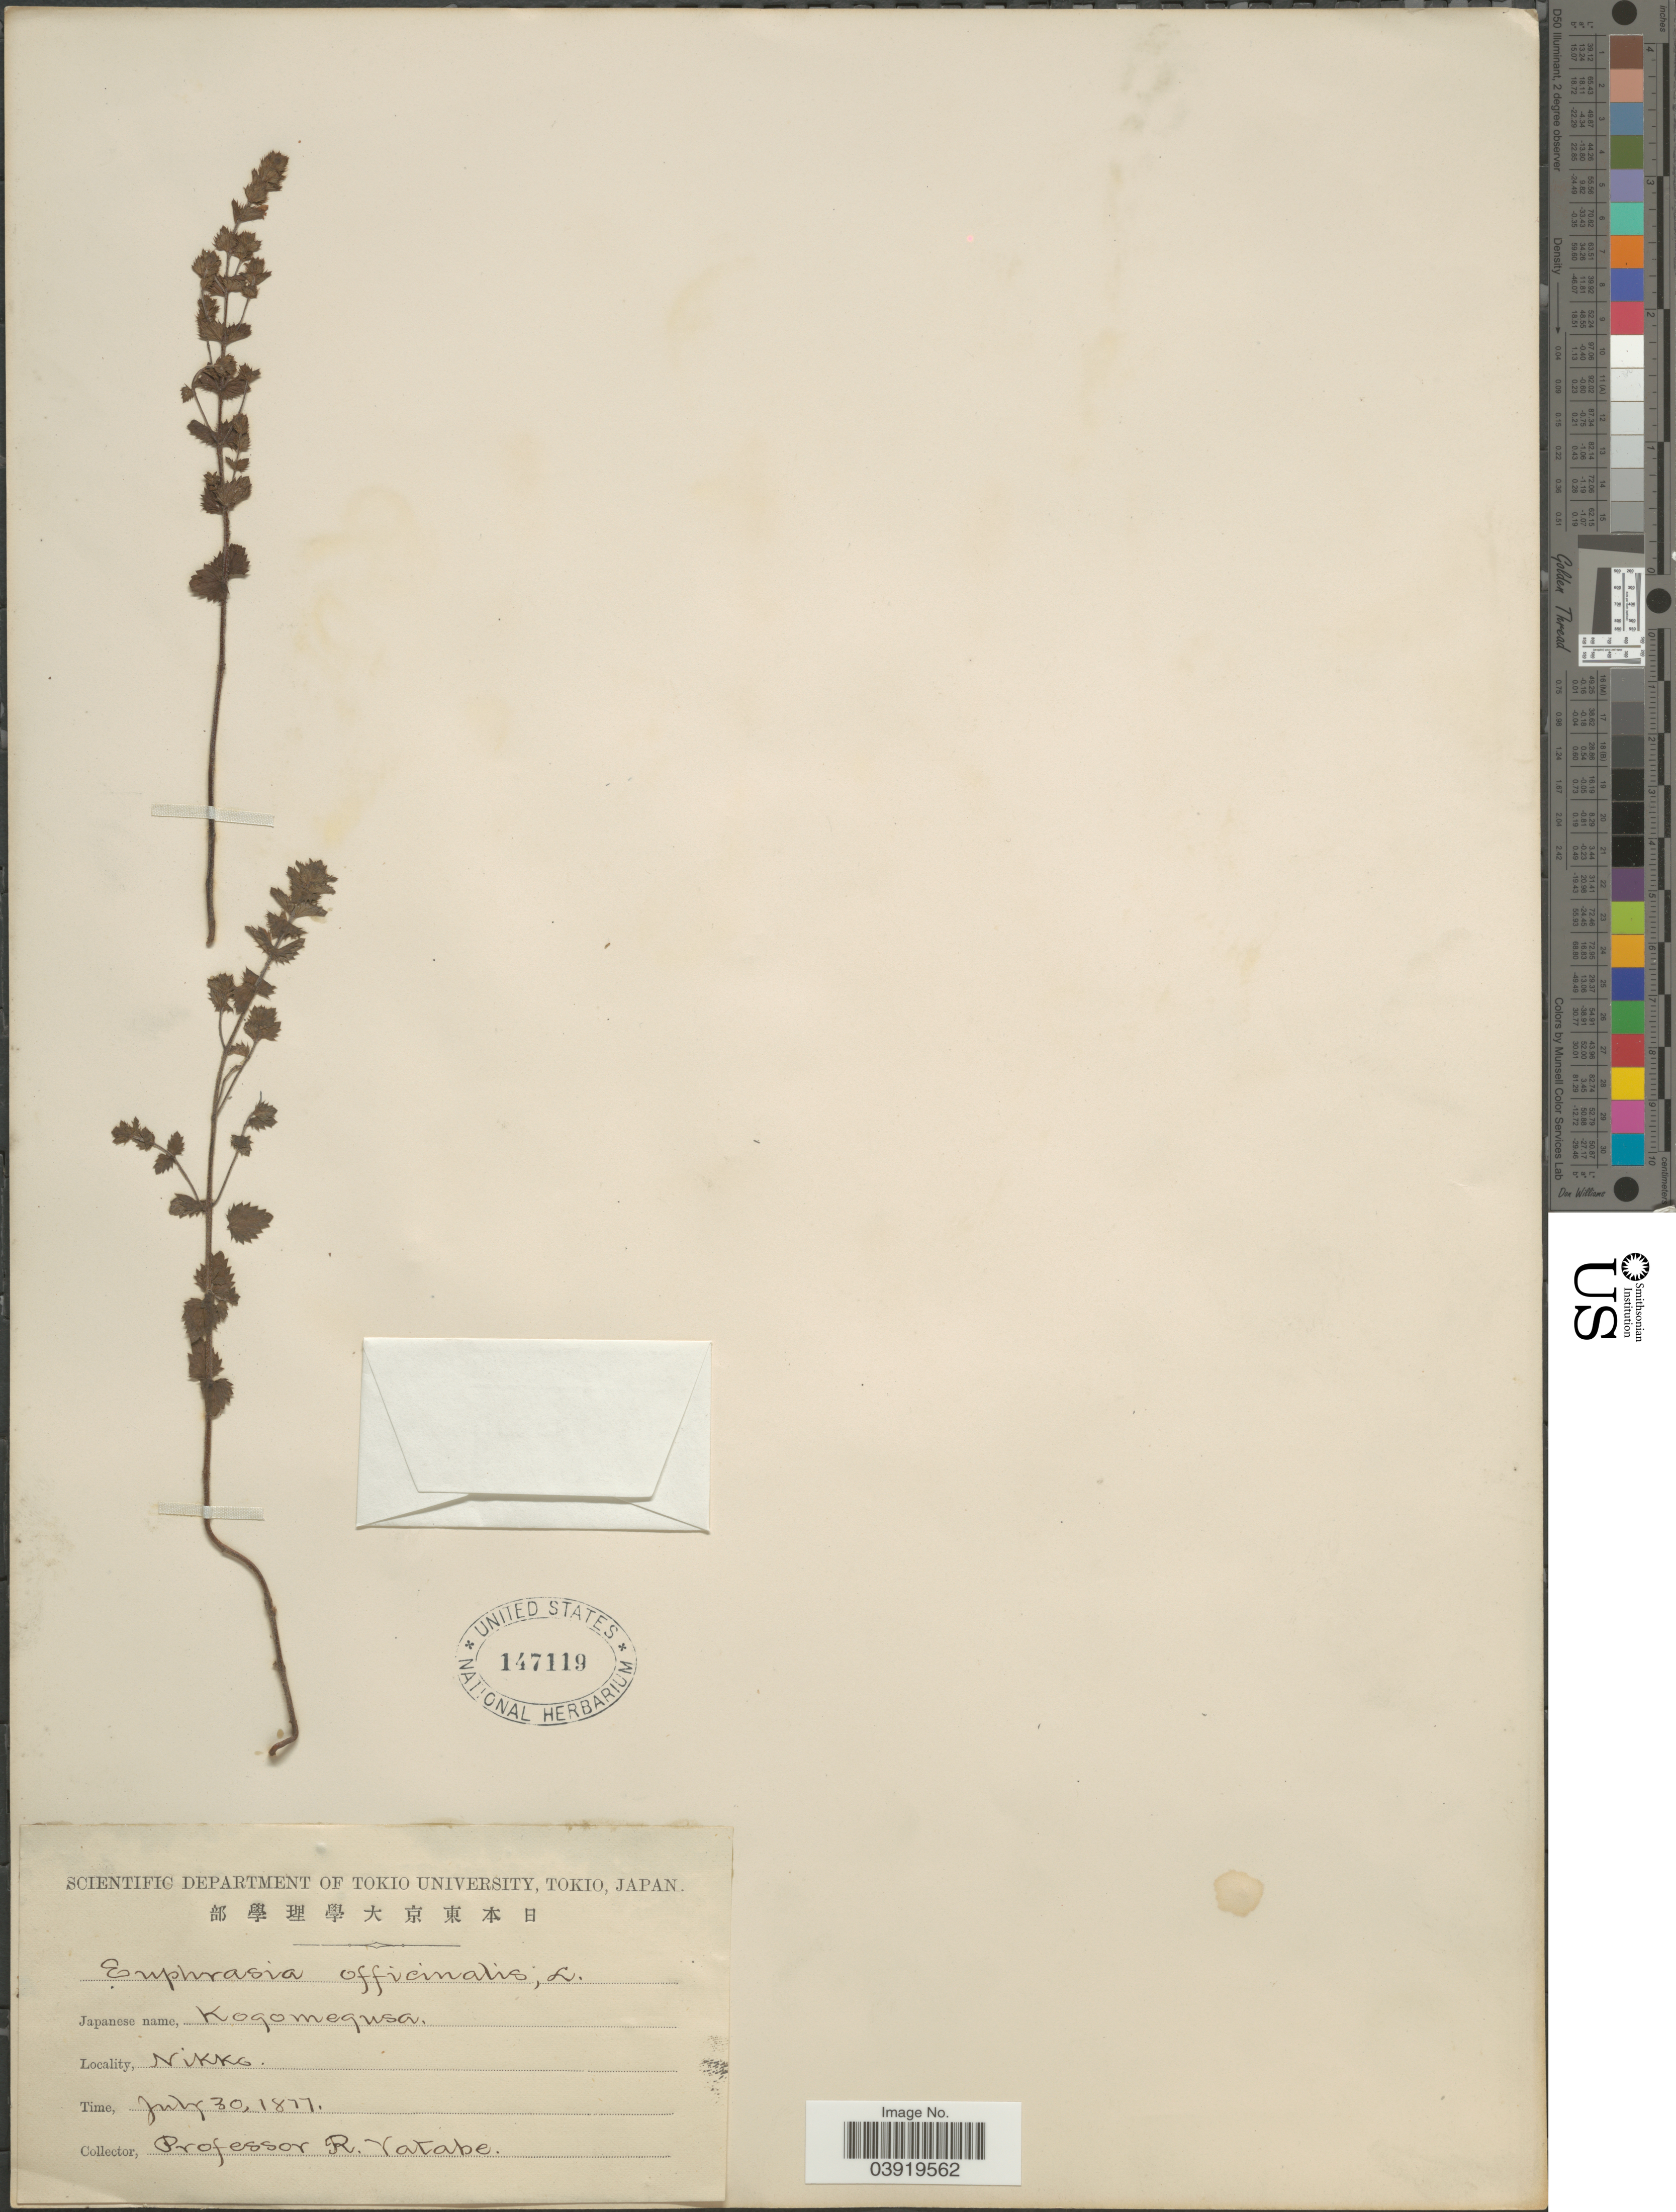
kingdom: Plantae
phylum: Tracheophyta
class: Magnoliopsida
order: Lamiales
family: Orobanchaceae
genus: Euphrasia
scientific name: Euphrasia officinalis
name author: L.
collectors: R. Yatabe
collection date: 1877-07-30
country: Japan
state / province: Tokyo, Federal City of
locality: Nikko.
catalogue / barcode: US 147119